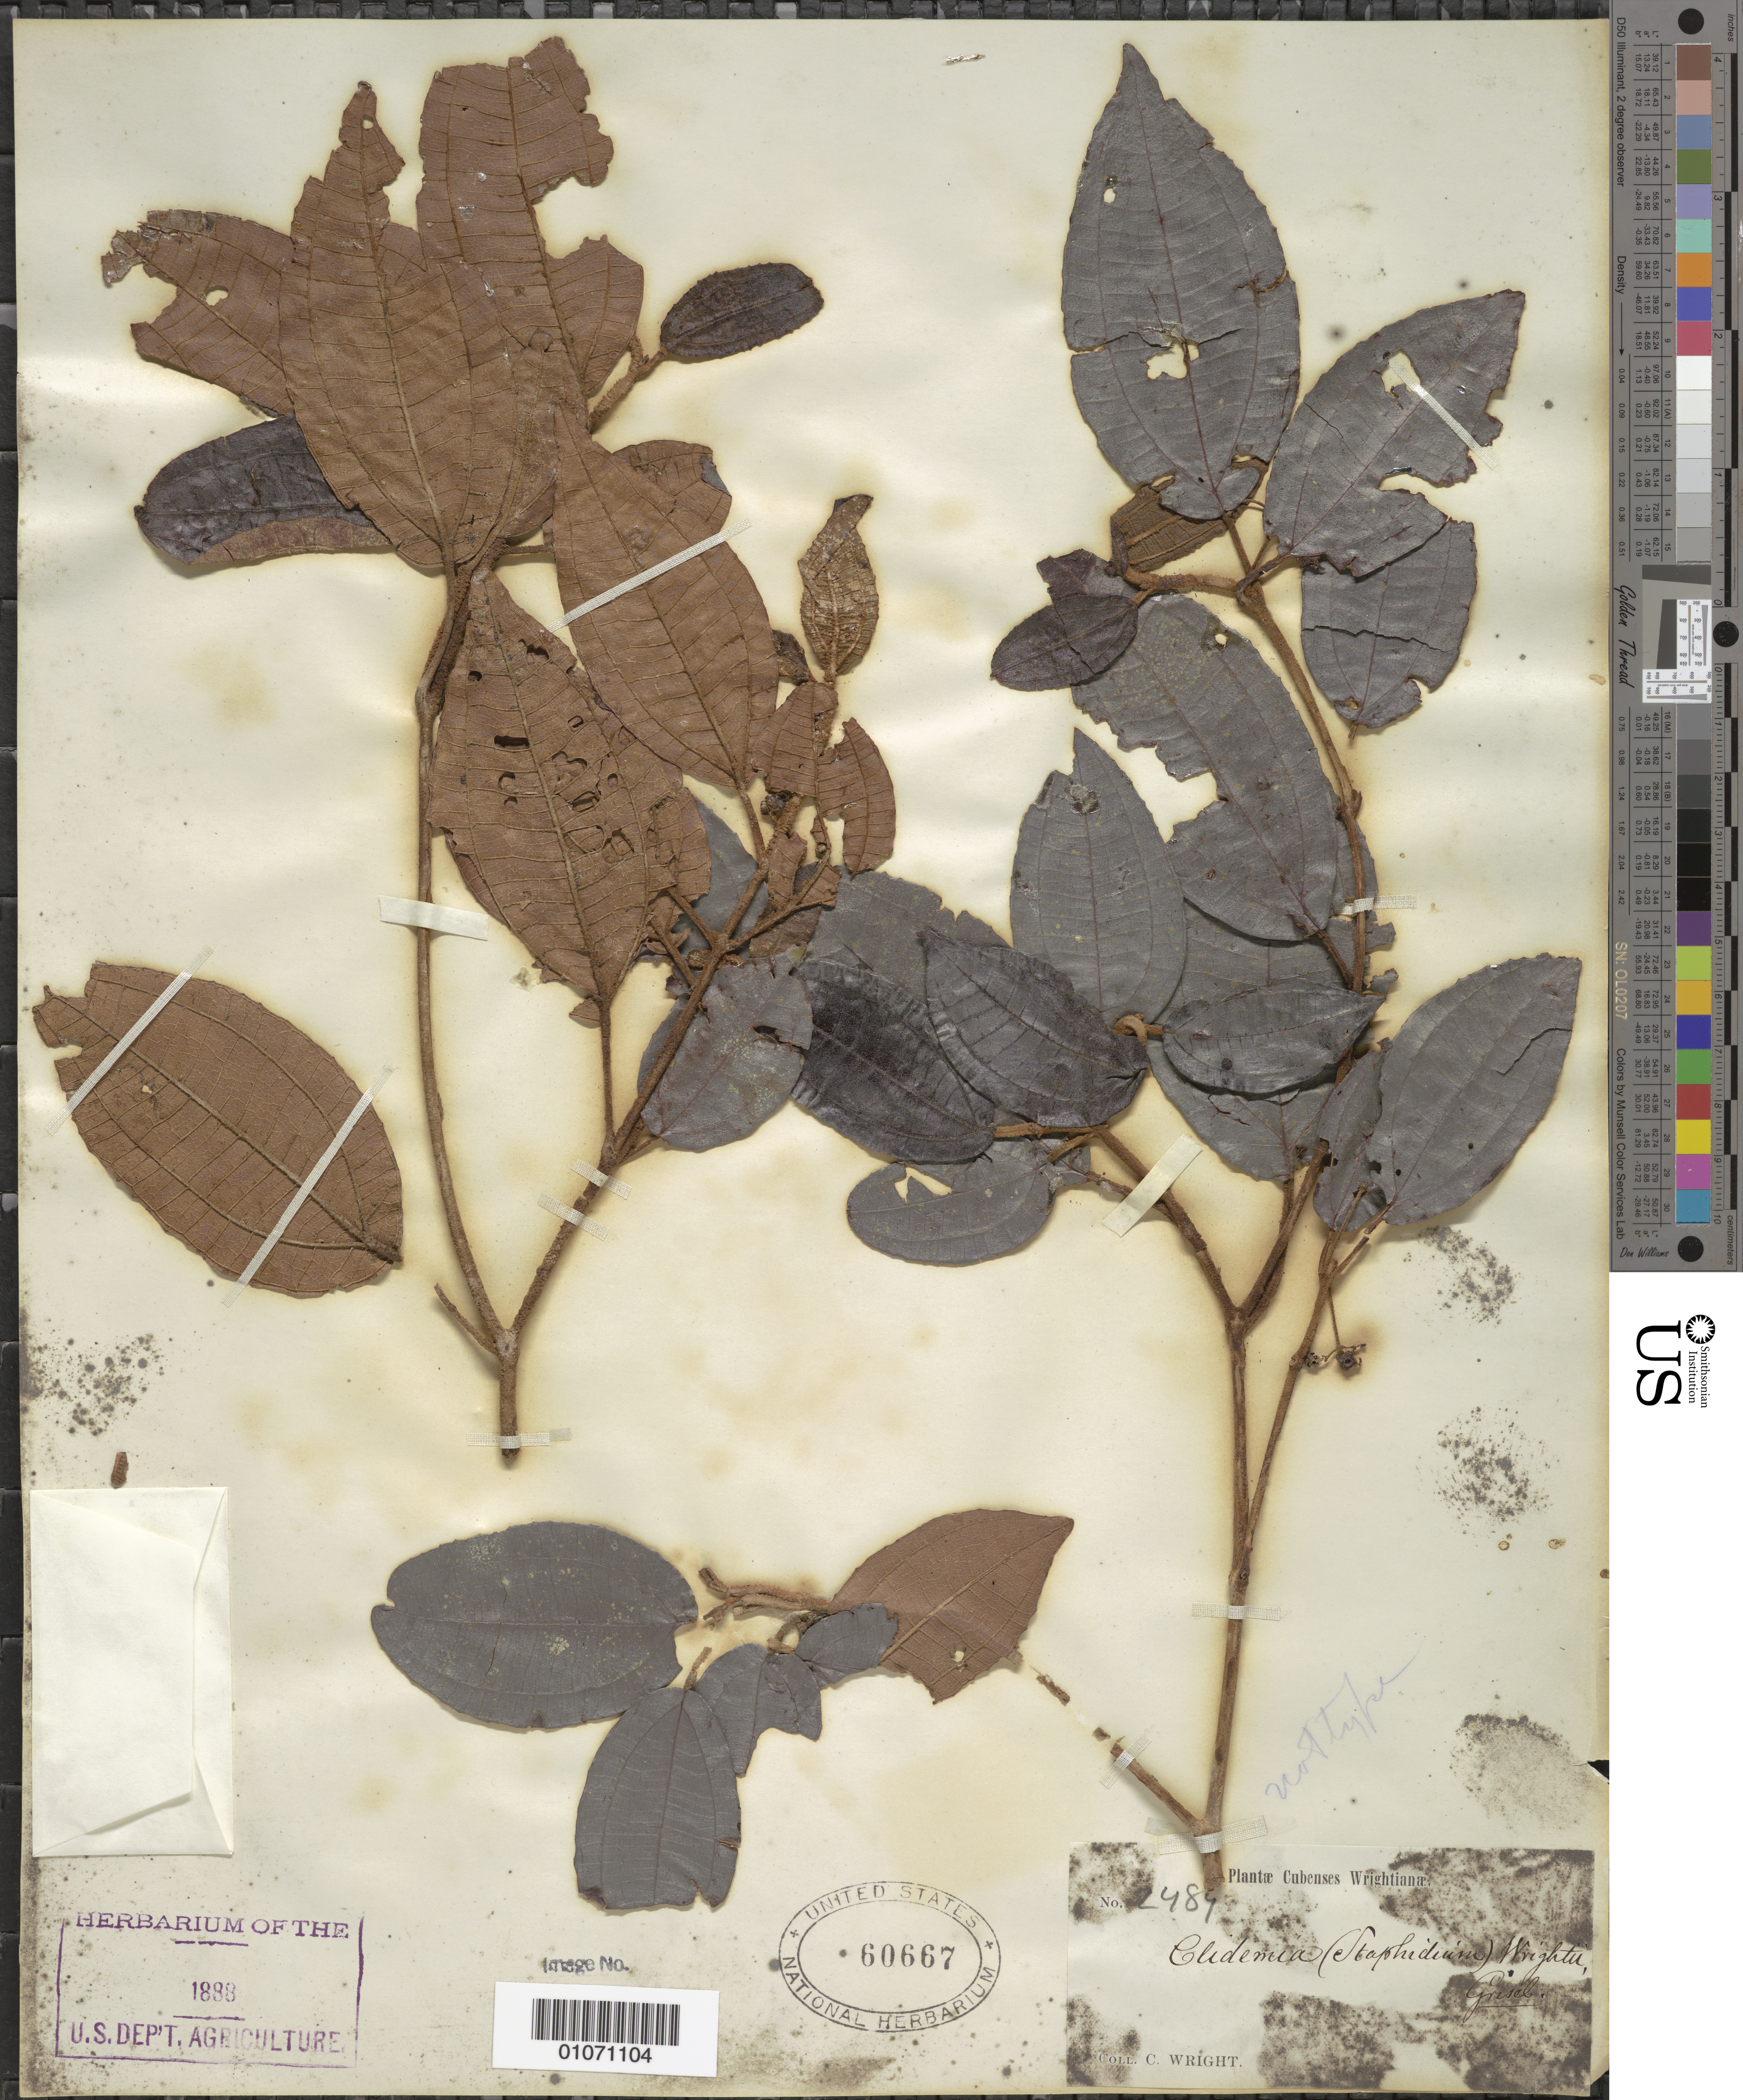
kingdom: Plantae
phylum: Tracheophyta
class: Magnoliopsida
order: Myrtales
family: Melastomataceae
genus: Clidemia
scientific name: Clidemia wrightii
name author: Griseb.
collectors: C. Wright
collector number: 2489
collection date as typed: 1800 to 1899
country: Cuba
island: Cuba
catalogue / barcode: US 60667